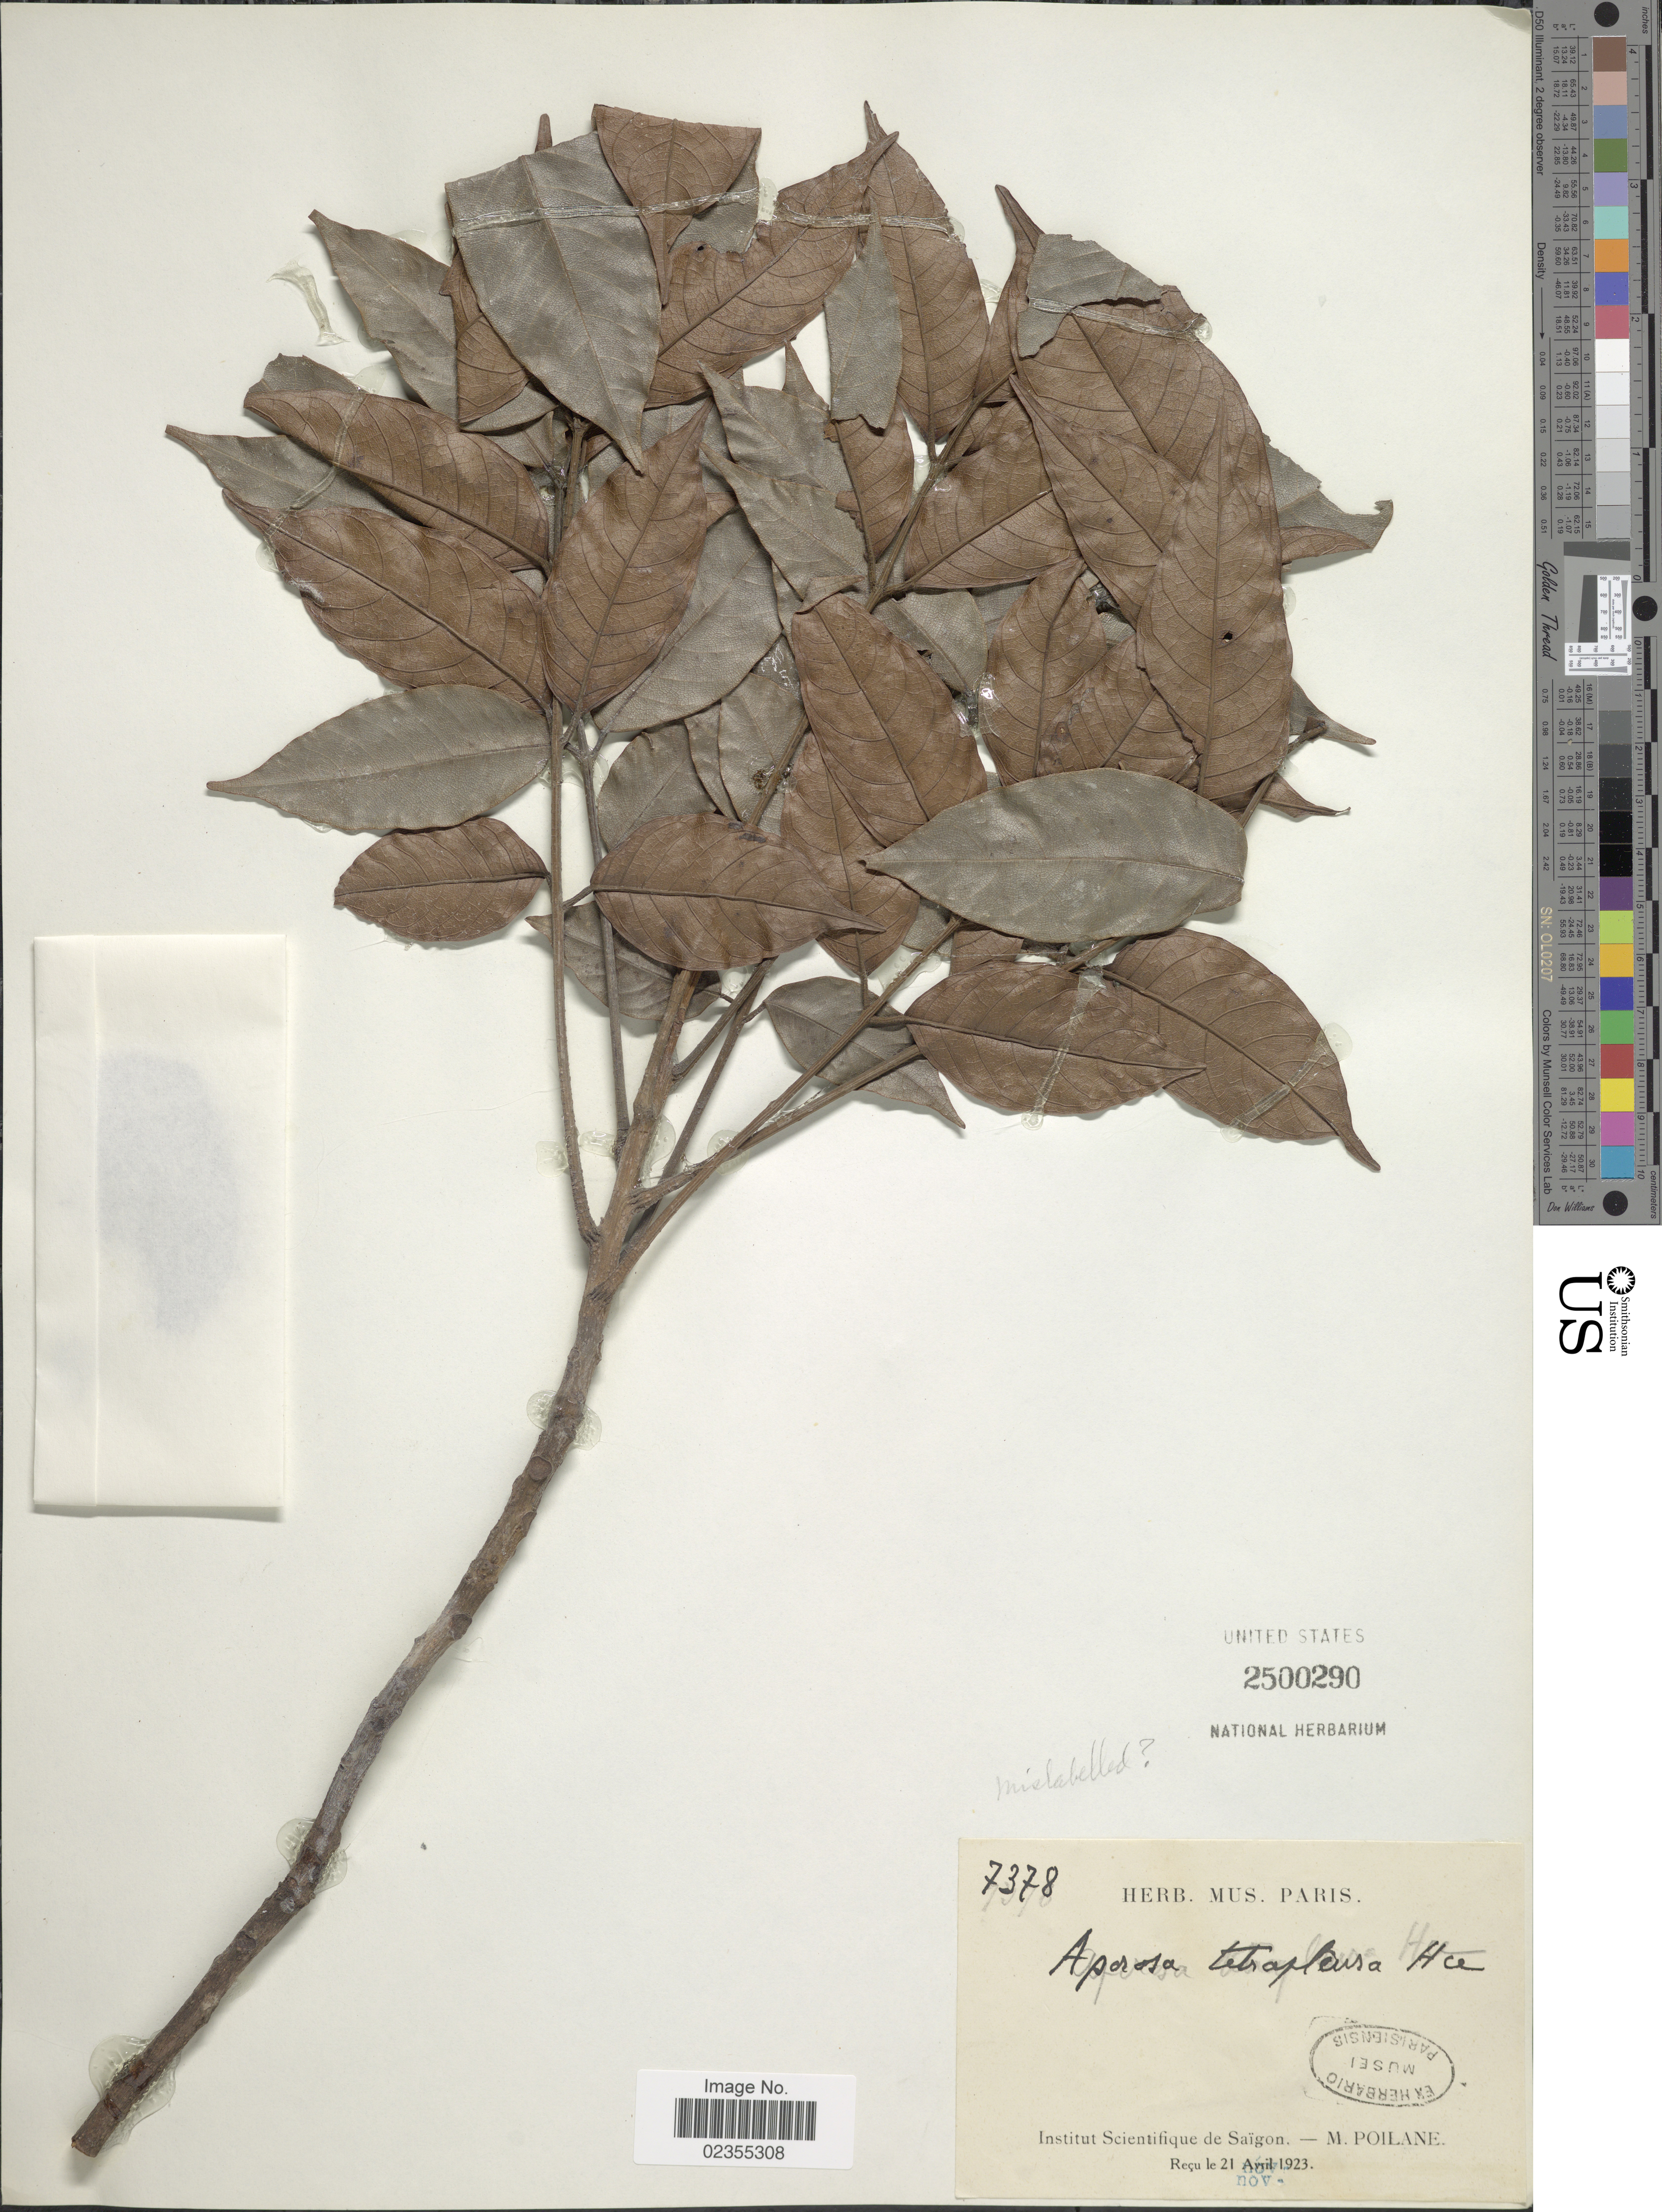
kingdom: Plantae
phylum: Tracheophyta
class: Magnoliopsida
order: Fabales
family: Fabaceae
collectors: M. Poilane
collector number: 7378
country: Vietnam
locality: Saigon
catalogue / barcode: US 2500290